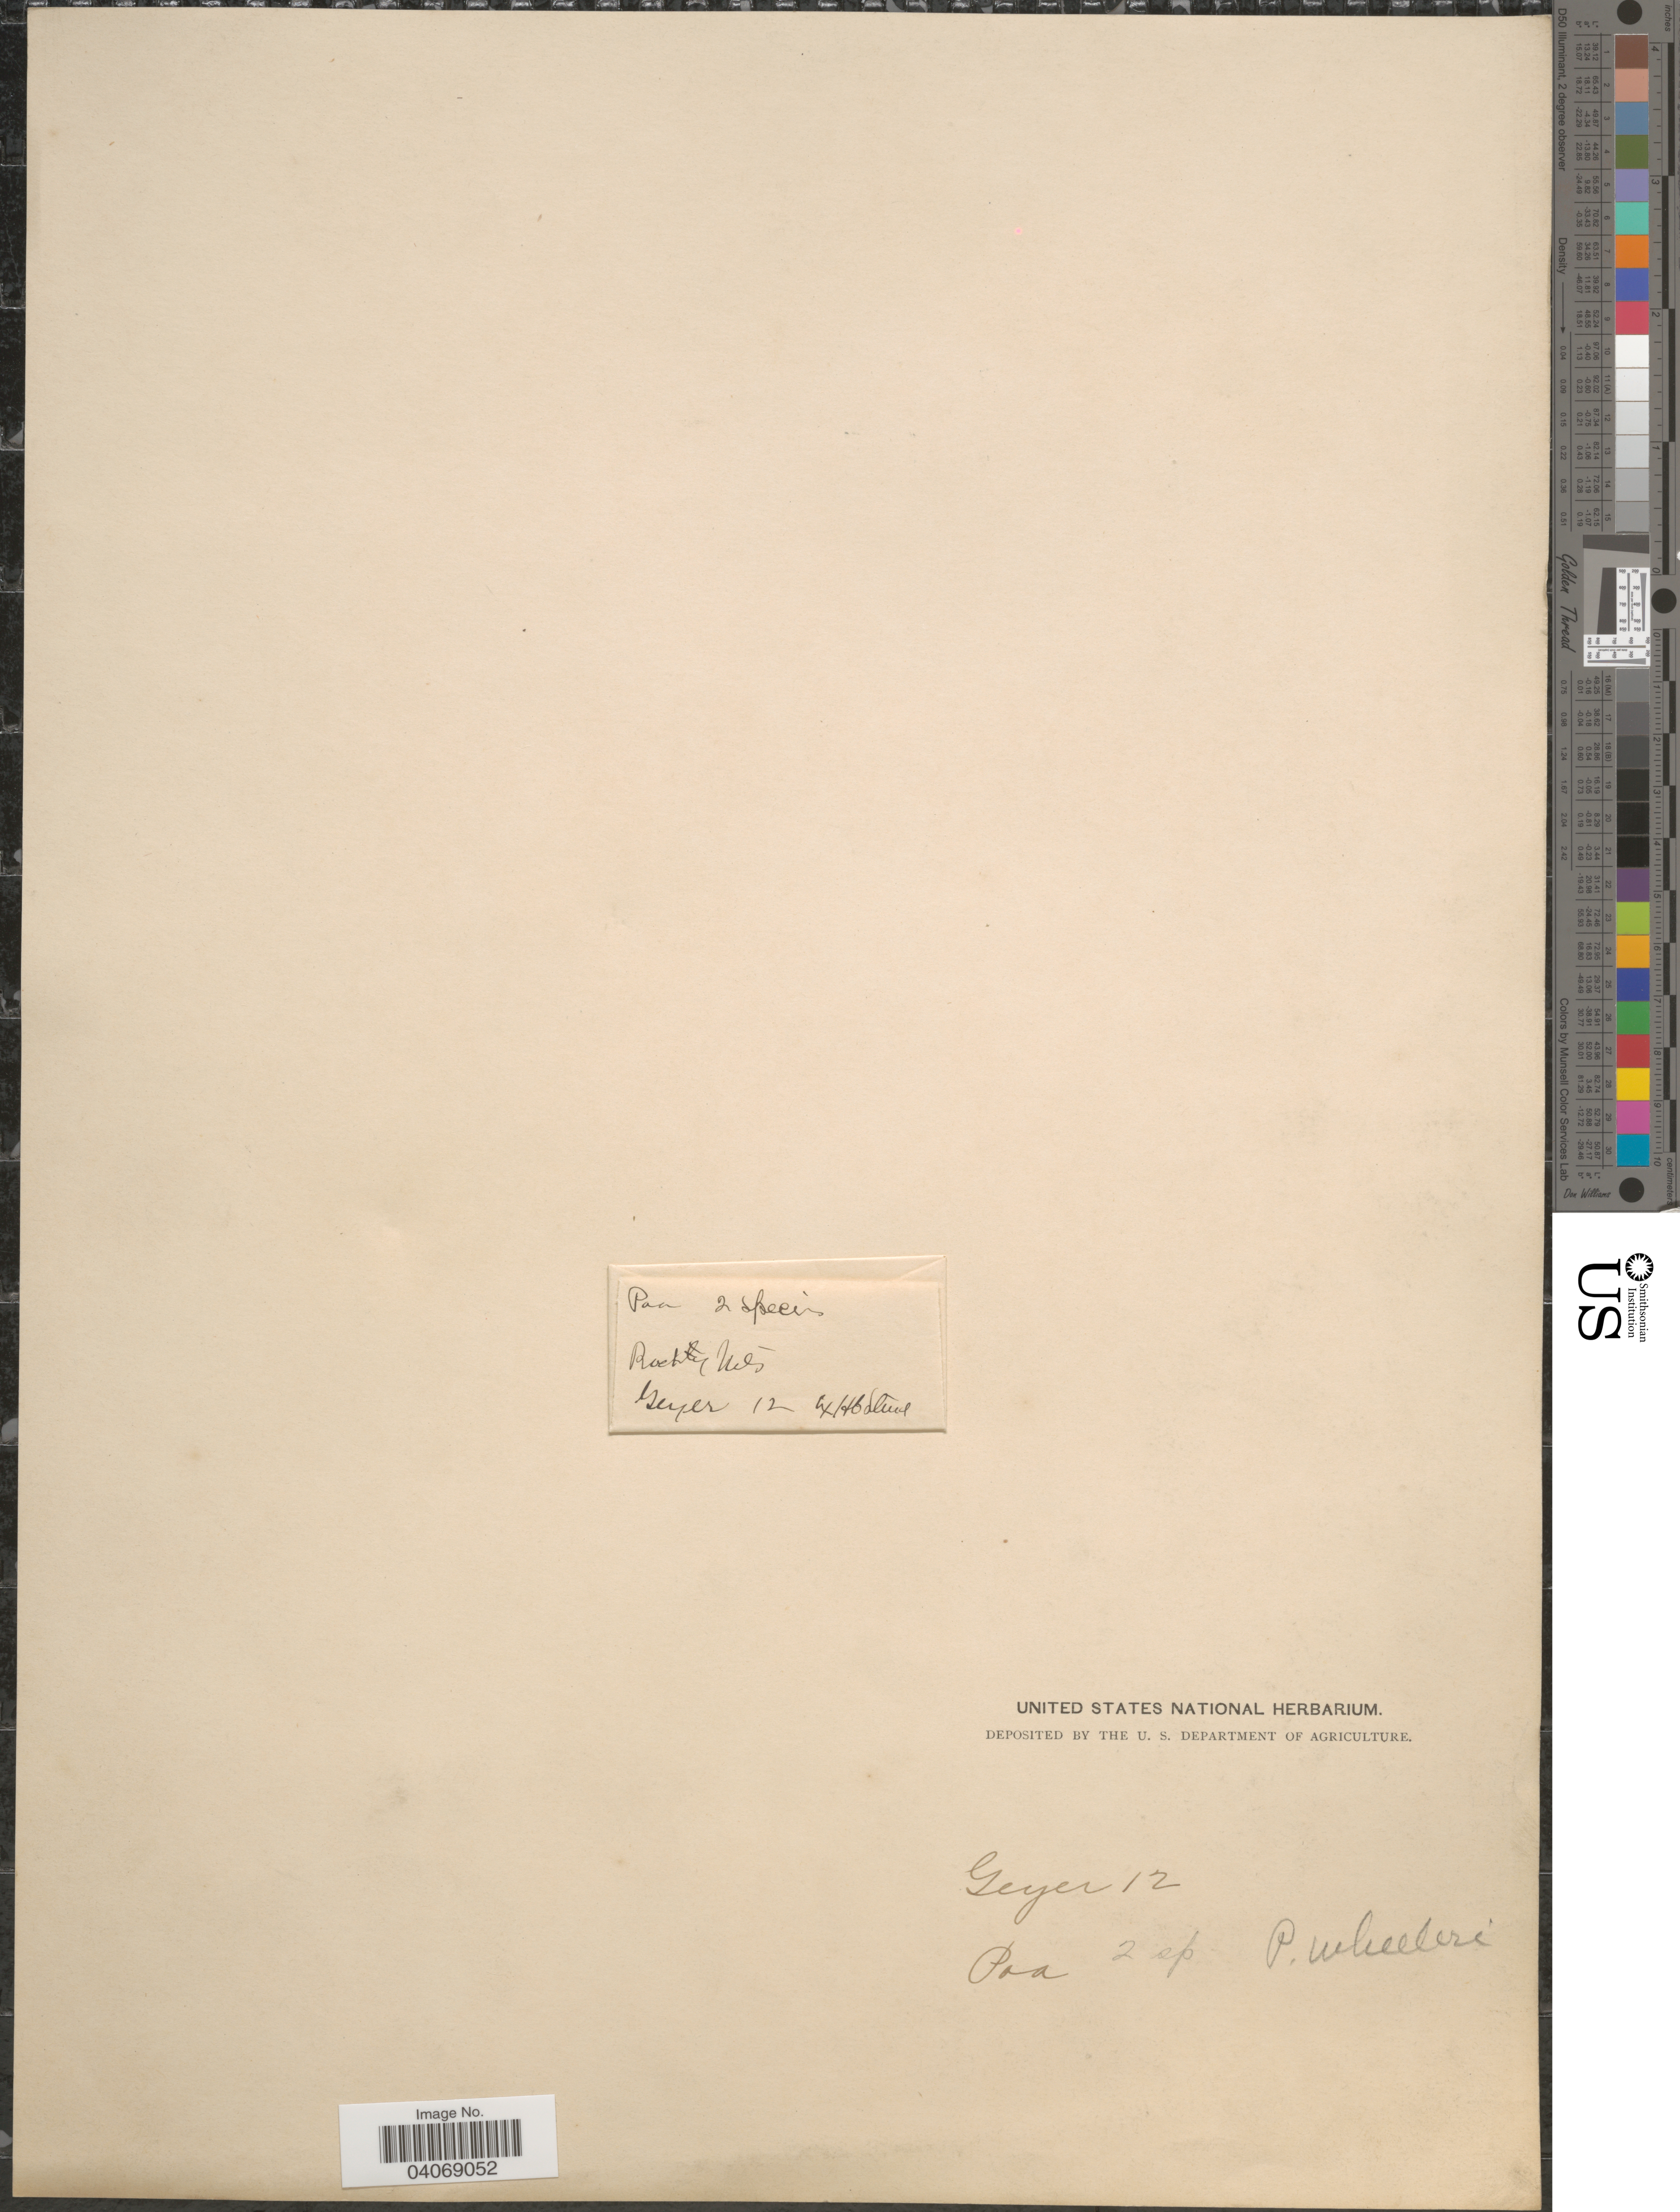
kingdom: Plantae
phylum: Tracheophyta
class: Liliopsida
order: Poales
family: Poaceae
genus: Poa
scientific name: Poa wheeleri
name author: Vasey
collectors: Geyer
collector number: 12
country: United States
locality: Rocky Mts.